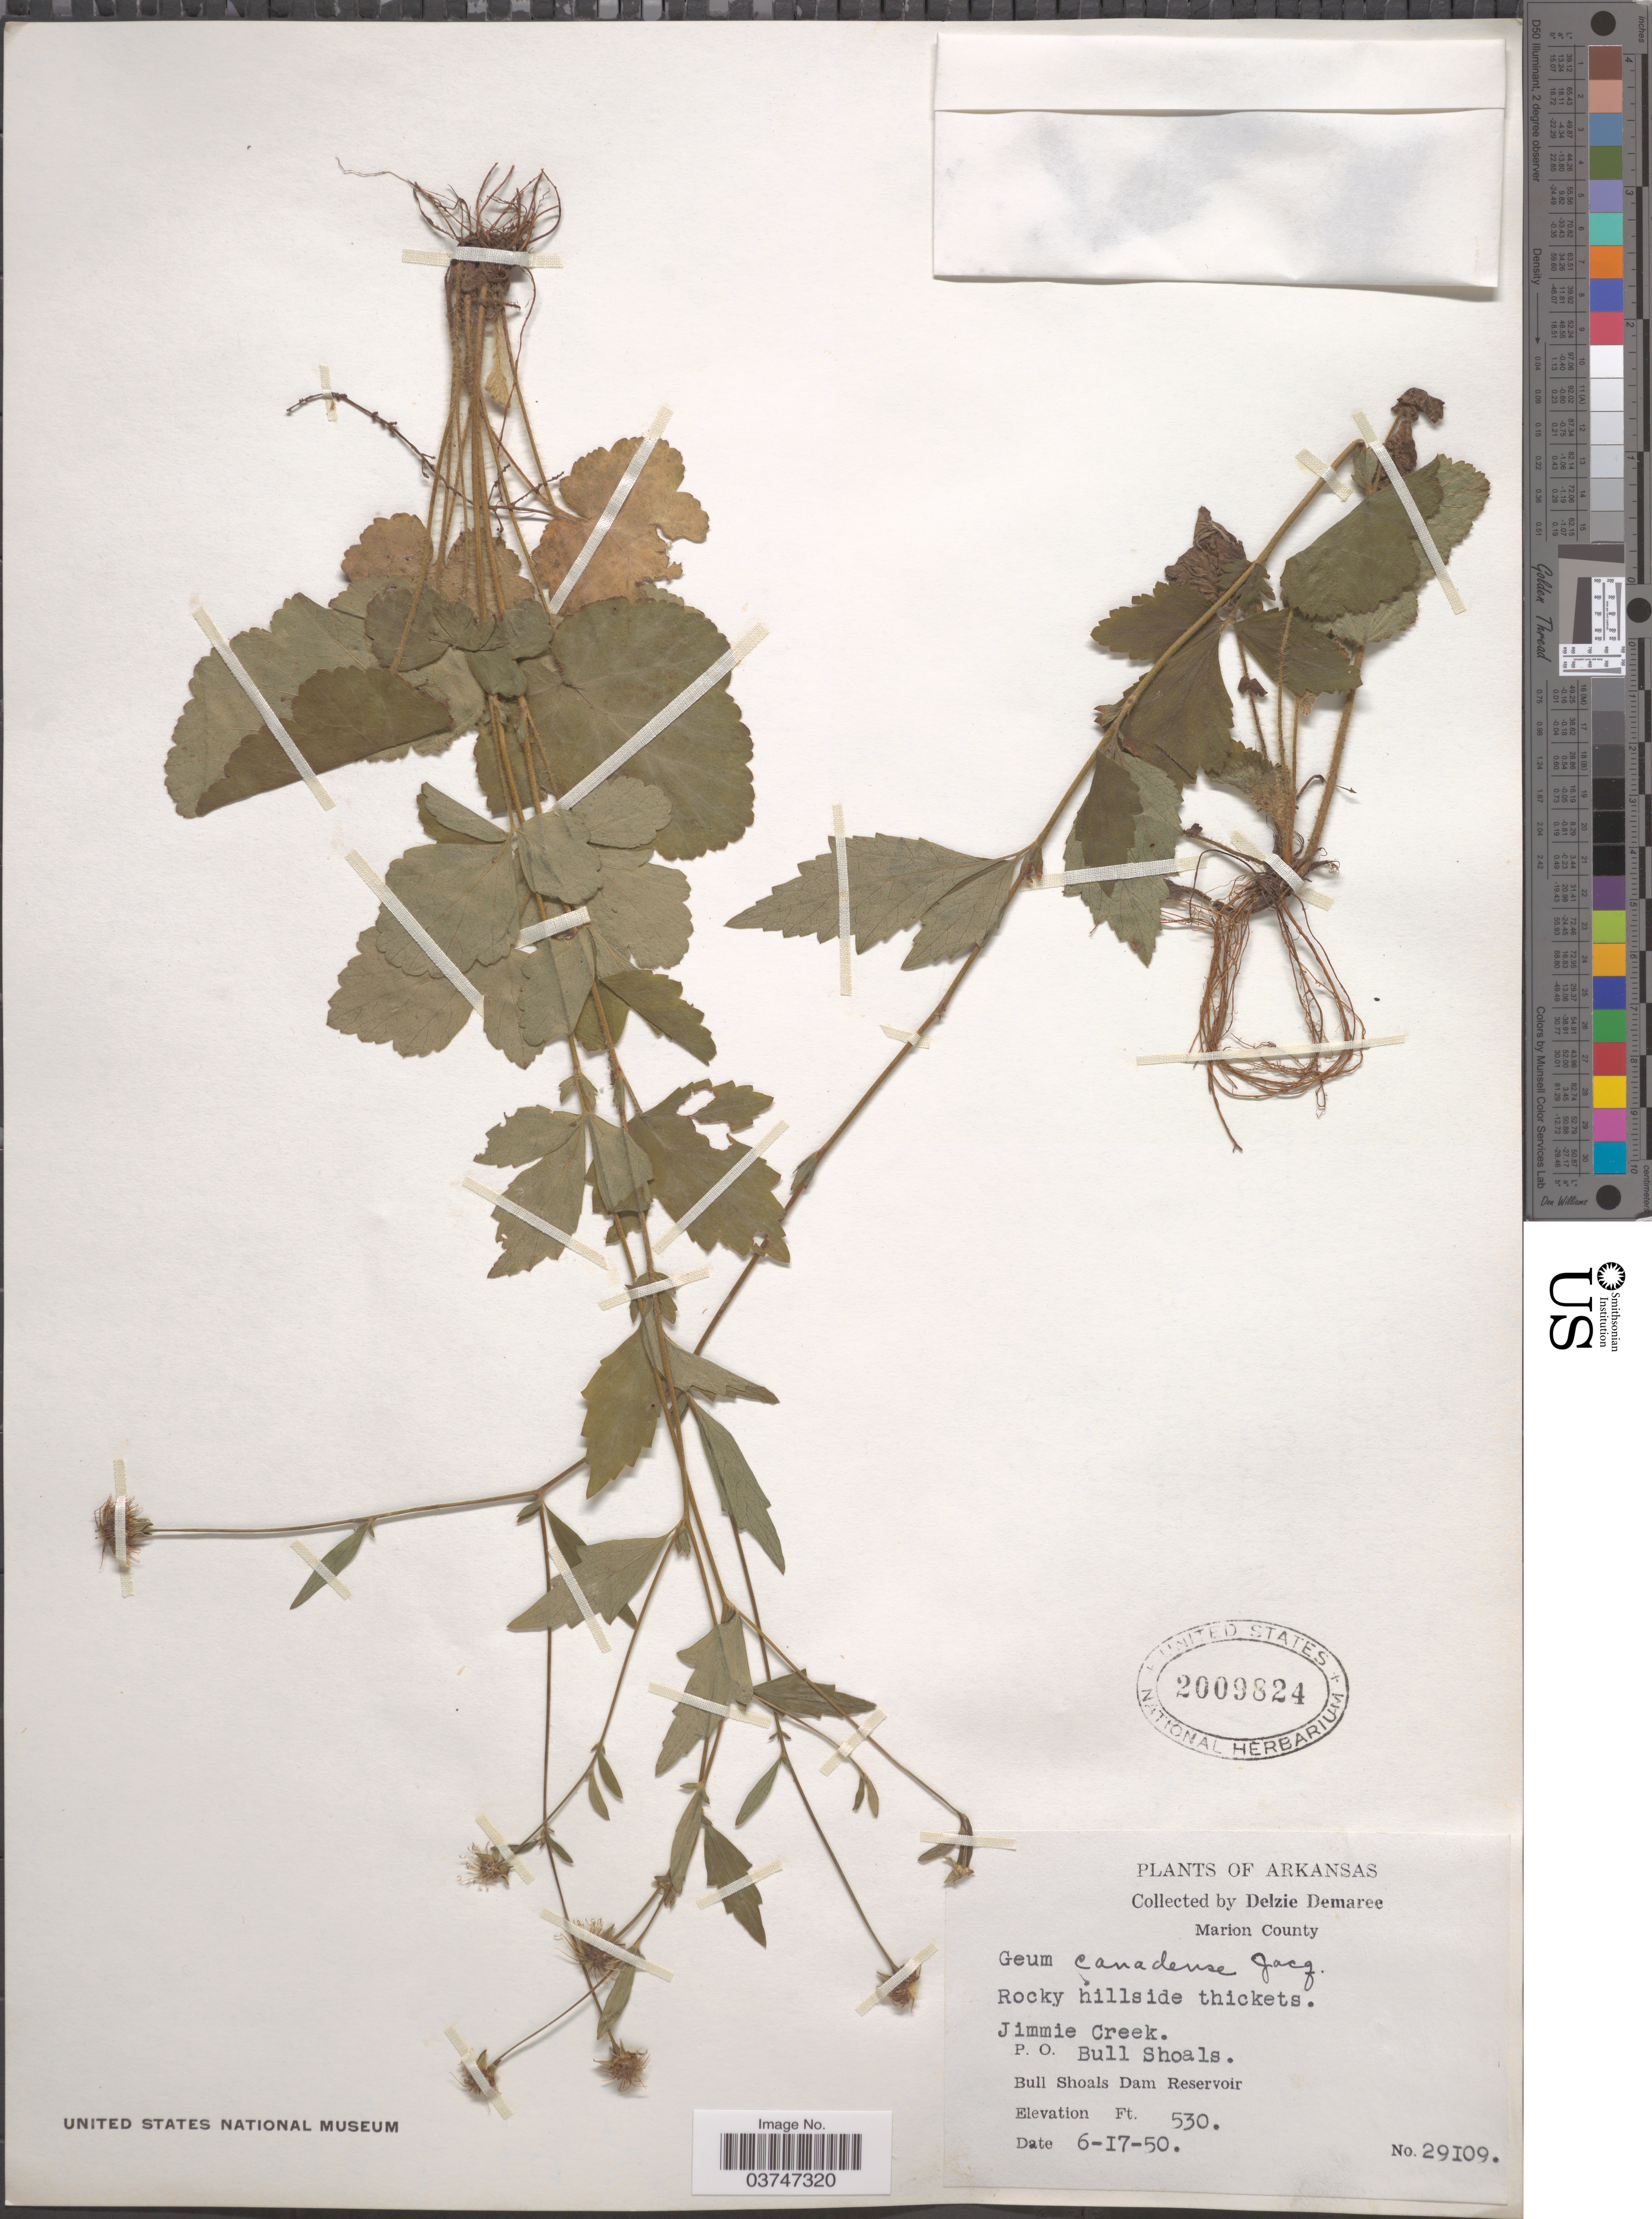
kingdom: Plantae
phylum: Tracheophyta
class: Magnoliopsida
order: Rosales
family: Rosaceae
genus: Geum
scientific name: Geum canadense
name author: Jacq.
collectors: D. Demaree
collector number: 29109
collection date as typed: Transcribed d/m/y: 17/6/50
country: United States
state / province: Arkansas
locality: Marion County. Jimmie Creek. P.O. Bull Shoals. Bull Shoals Dam Reservoir.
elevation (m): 162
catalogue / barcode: US 2009824